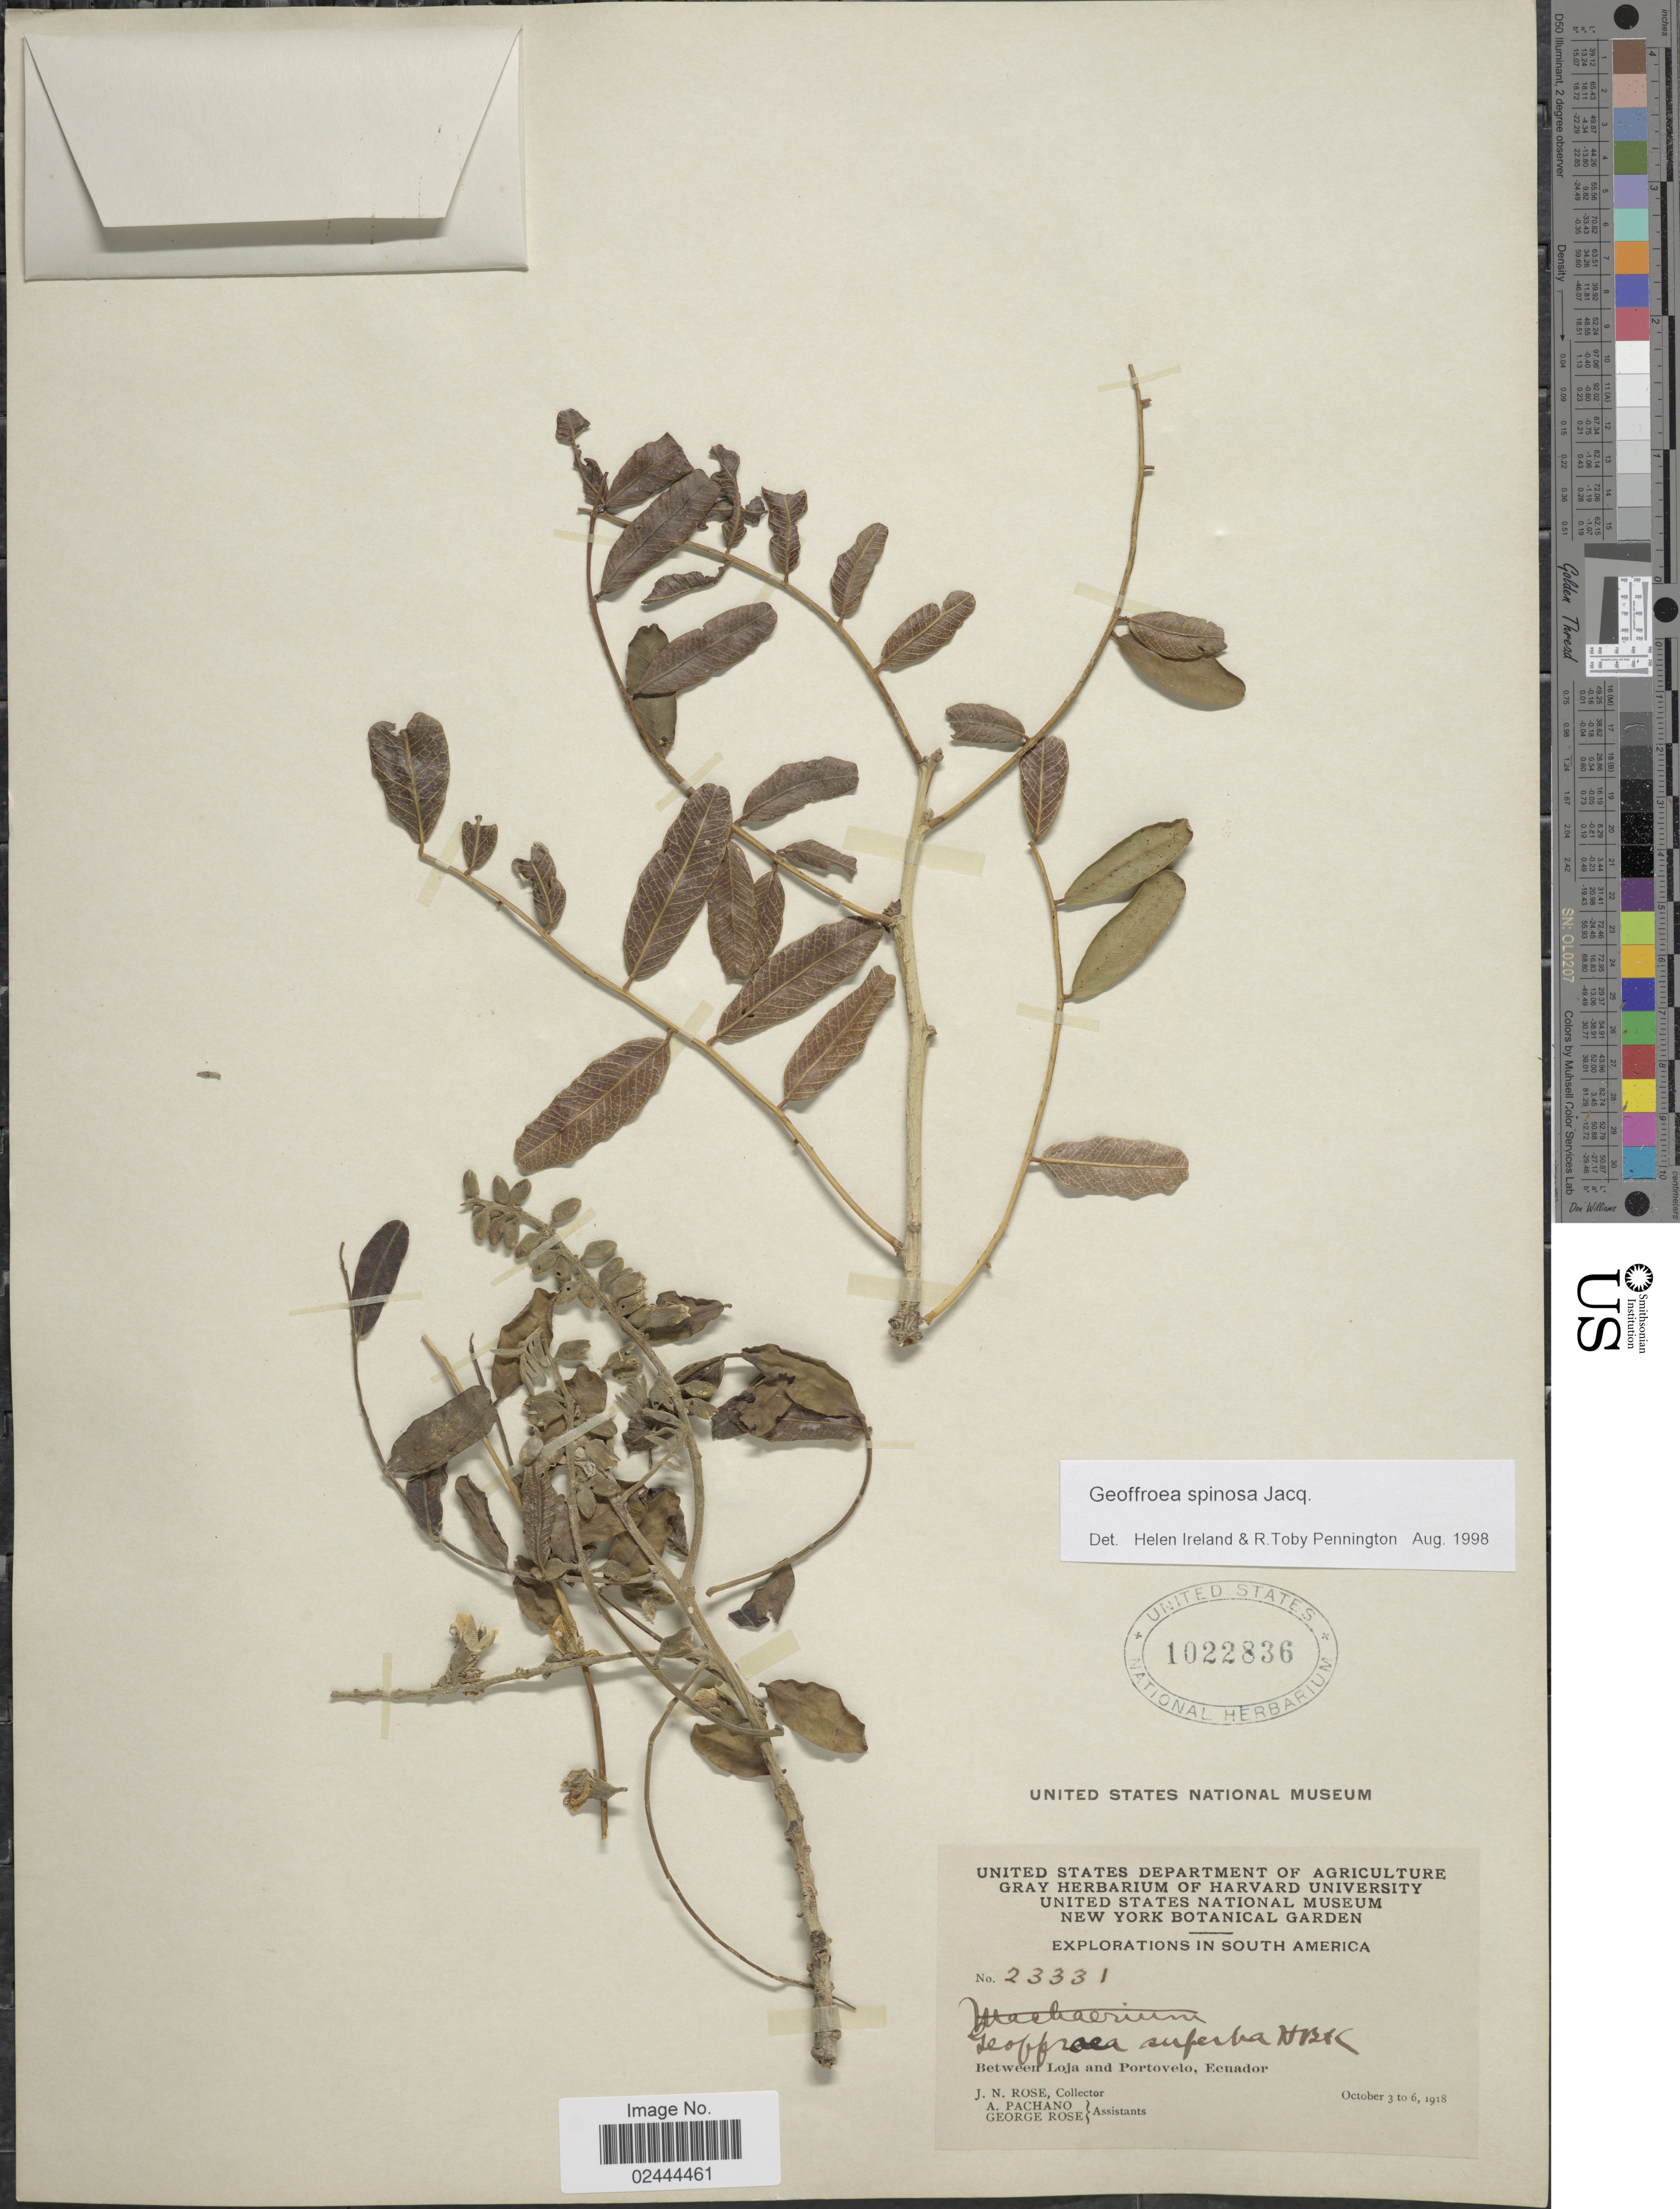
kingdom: Plantae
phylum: Tracheophyta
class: Magnoliopsida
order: Fabales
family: Fabaceae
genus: Geoffroea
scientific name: Geoffroea spinosa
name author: Jacq.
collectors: J. N. Rose, A. Pachano & G. Rose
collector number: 23331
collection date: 1918-10-03/1918-10-06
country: Ecuador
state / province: Loja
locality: Between Loja and Portovelo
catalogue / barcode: US 1022836